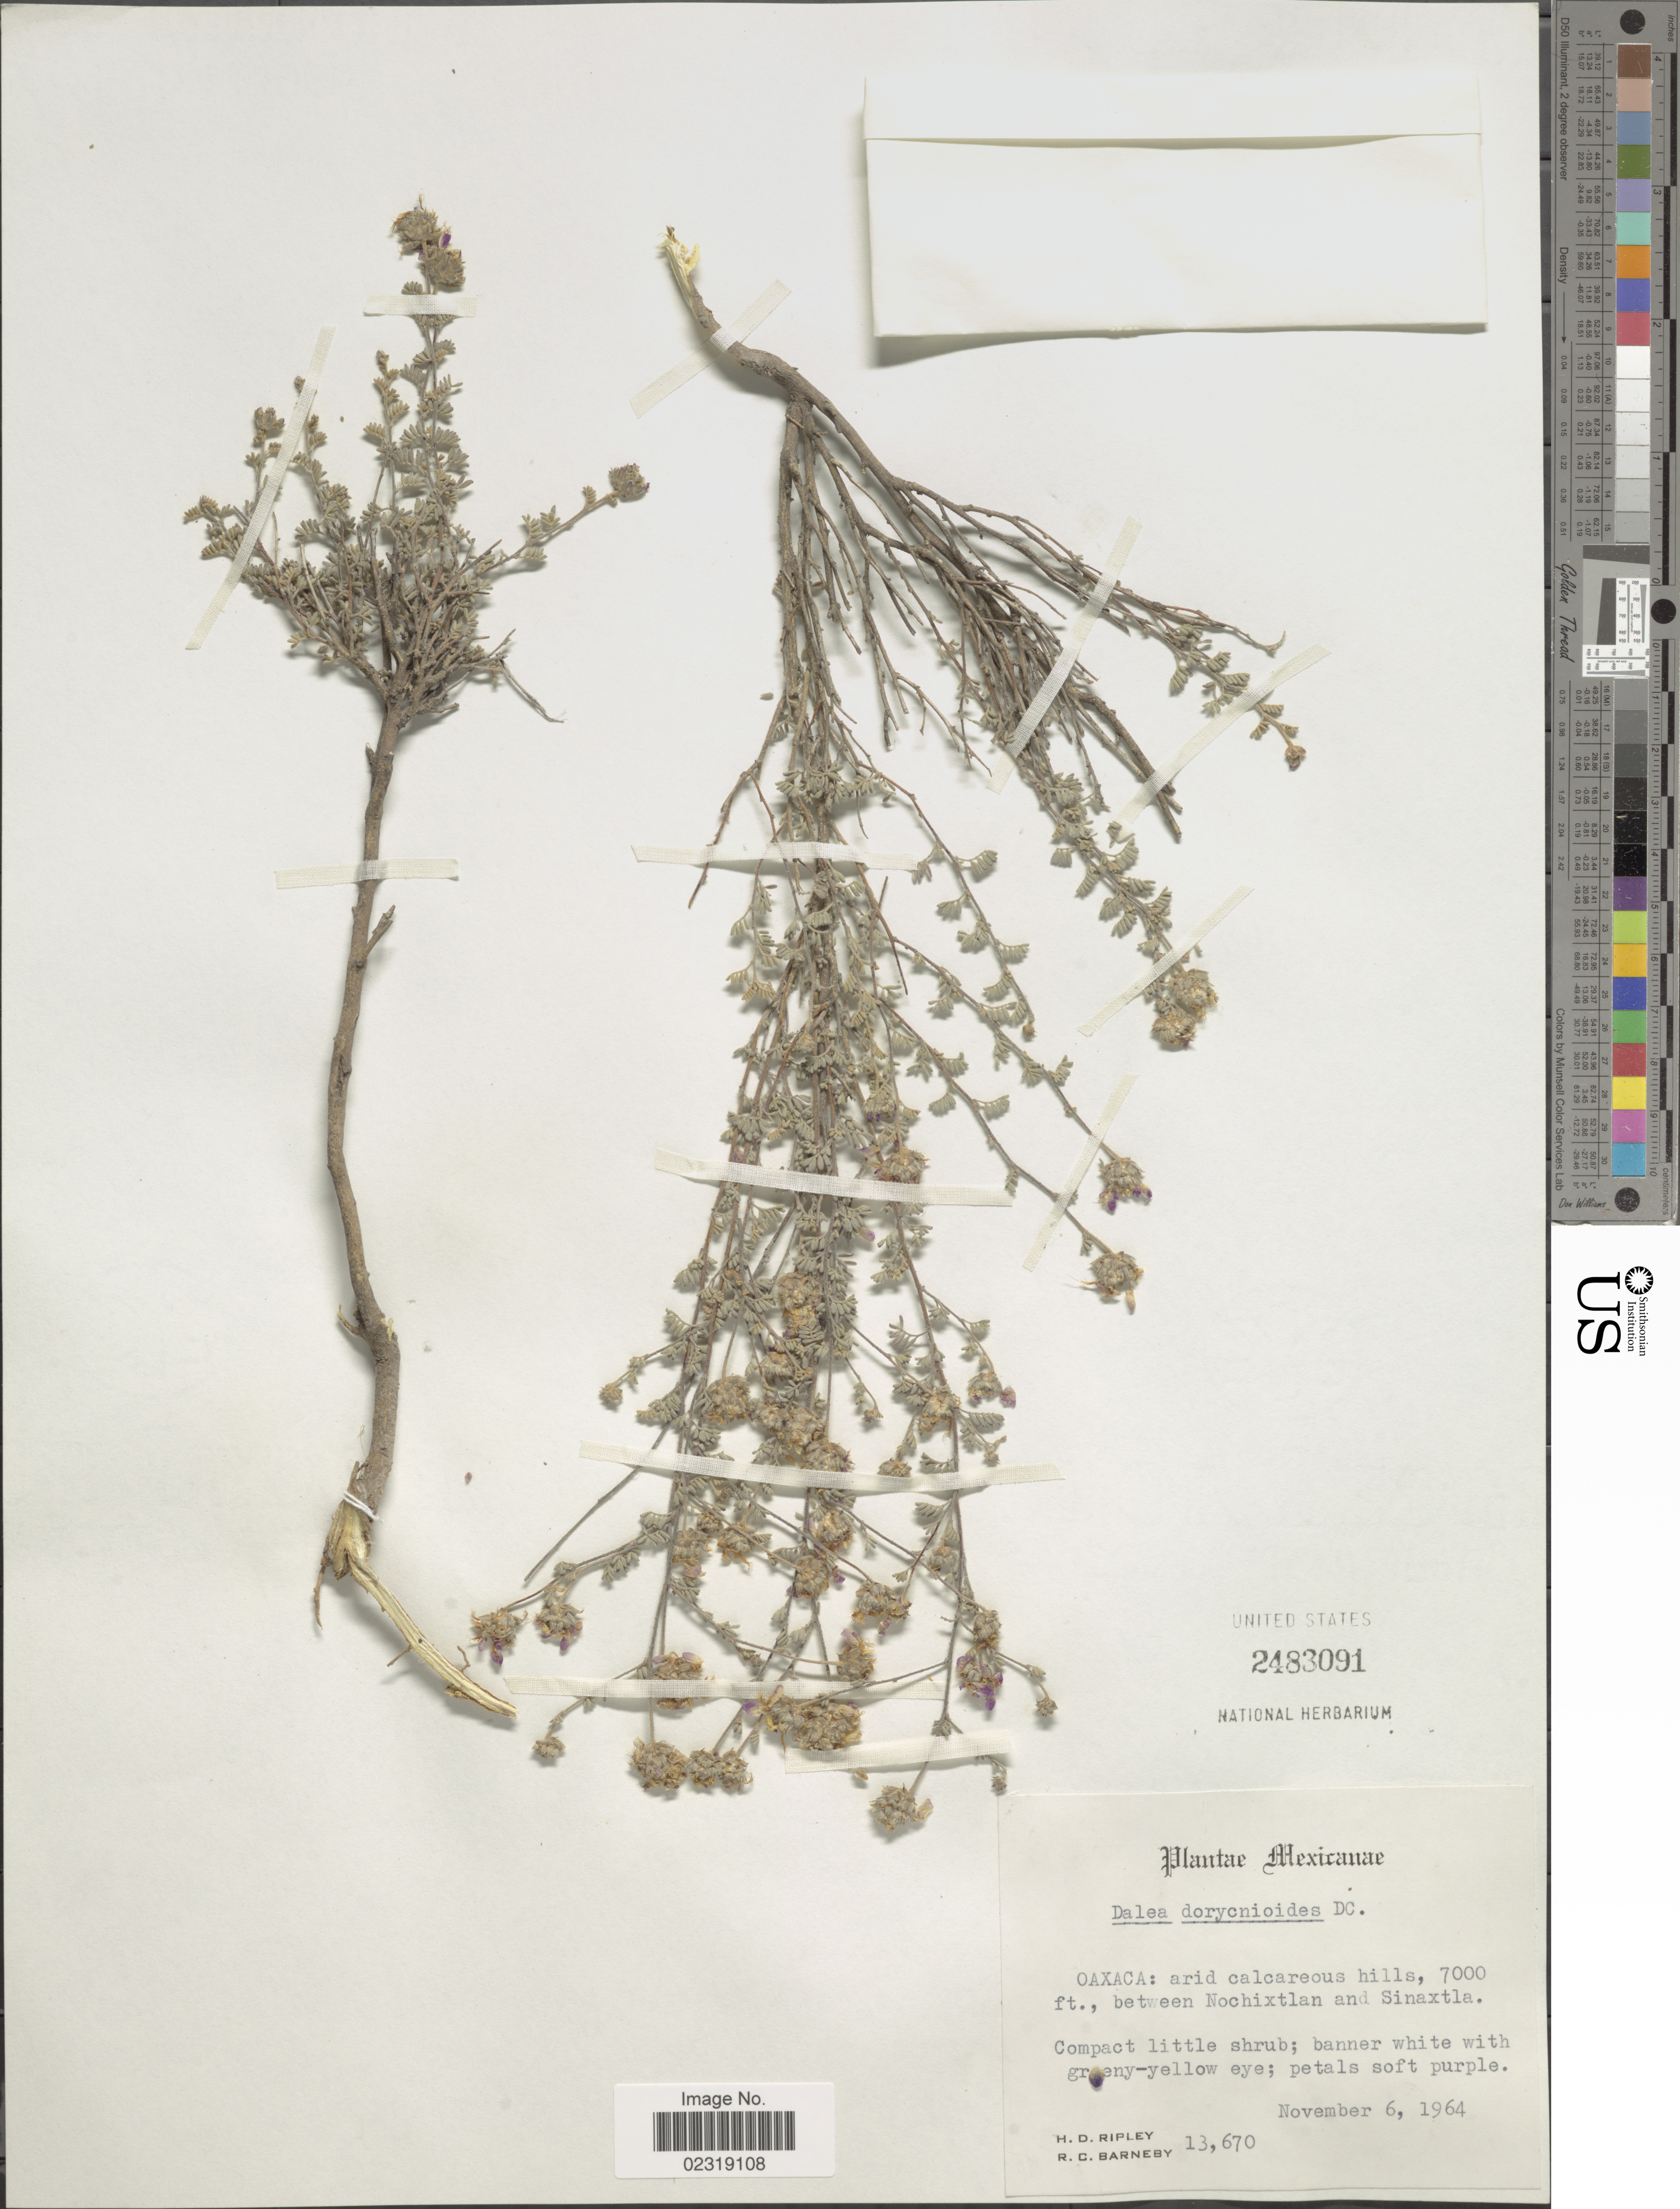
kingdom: Plantae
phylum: Tracheophyta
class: Magnoliopsida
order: Fabales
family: Fabaceae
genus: Dalea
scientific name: Dalea dorycnioides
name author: DC.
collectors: H. Ripley & R. C. Barneby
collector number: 13670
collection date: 1964-11-06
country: Mexico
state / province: Oaxaca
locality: Oaxaca: arid calcareous hills, between Nochixtlan and Sinaxtla.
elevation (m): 2134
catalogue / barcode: US 2483091